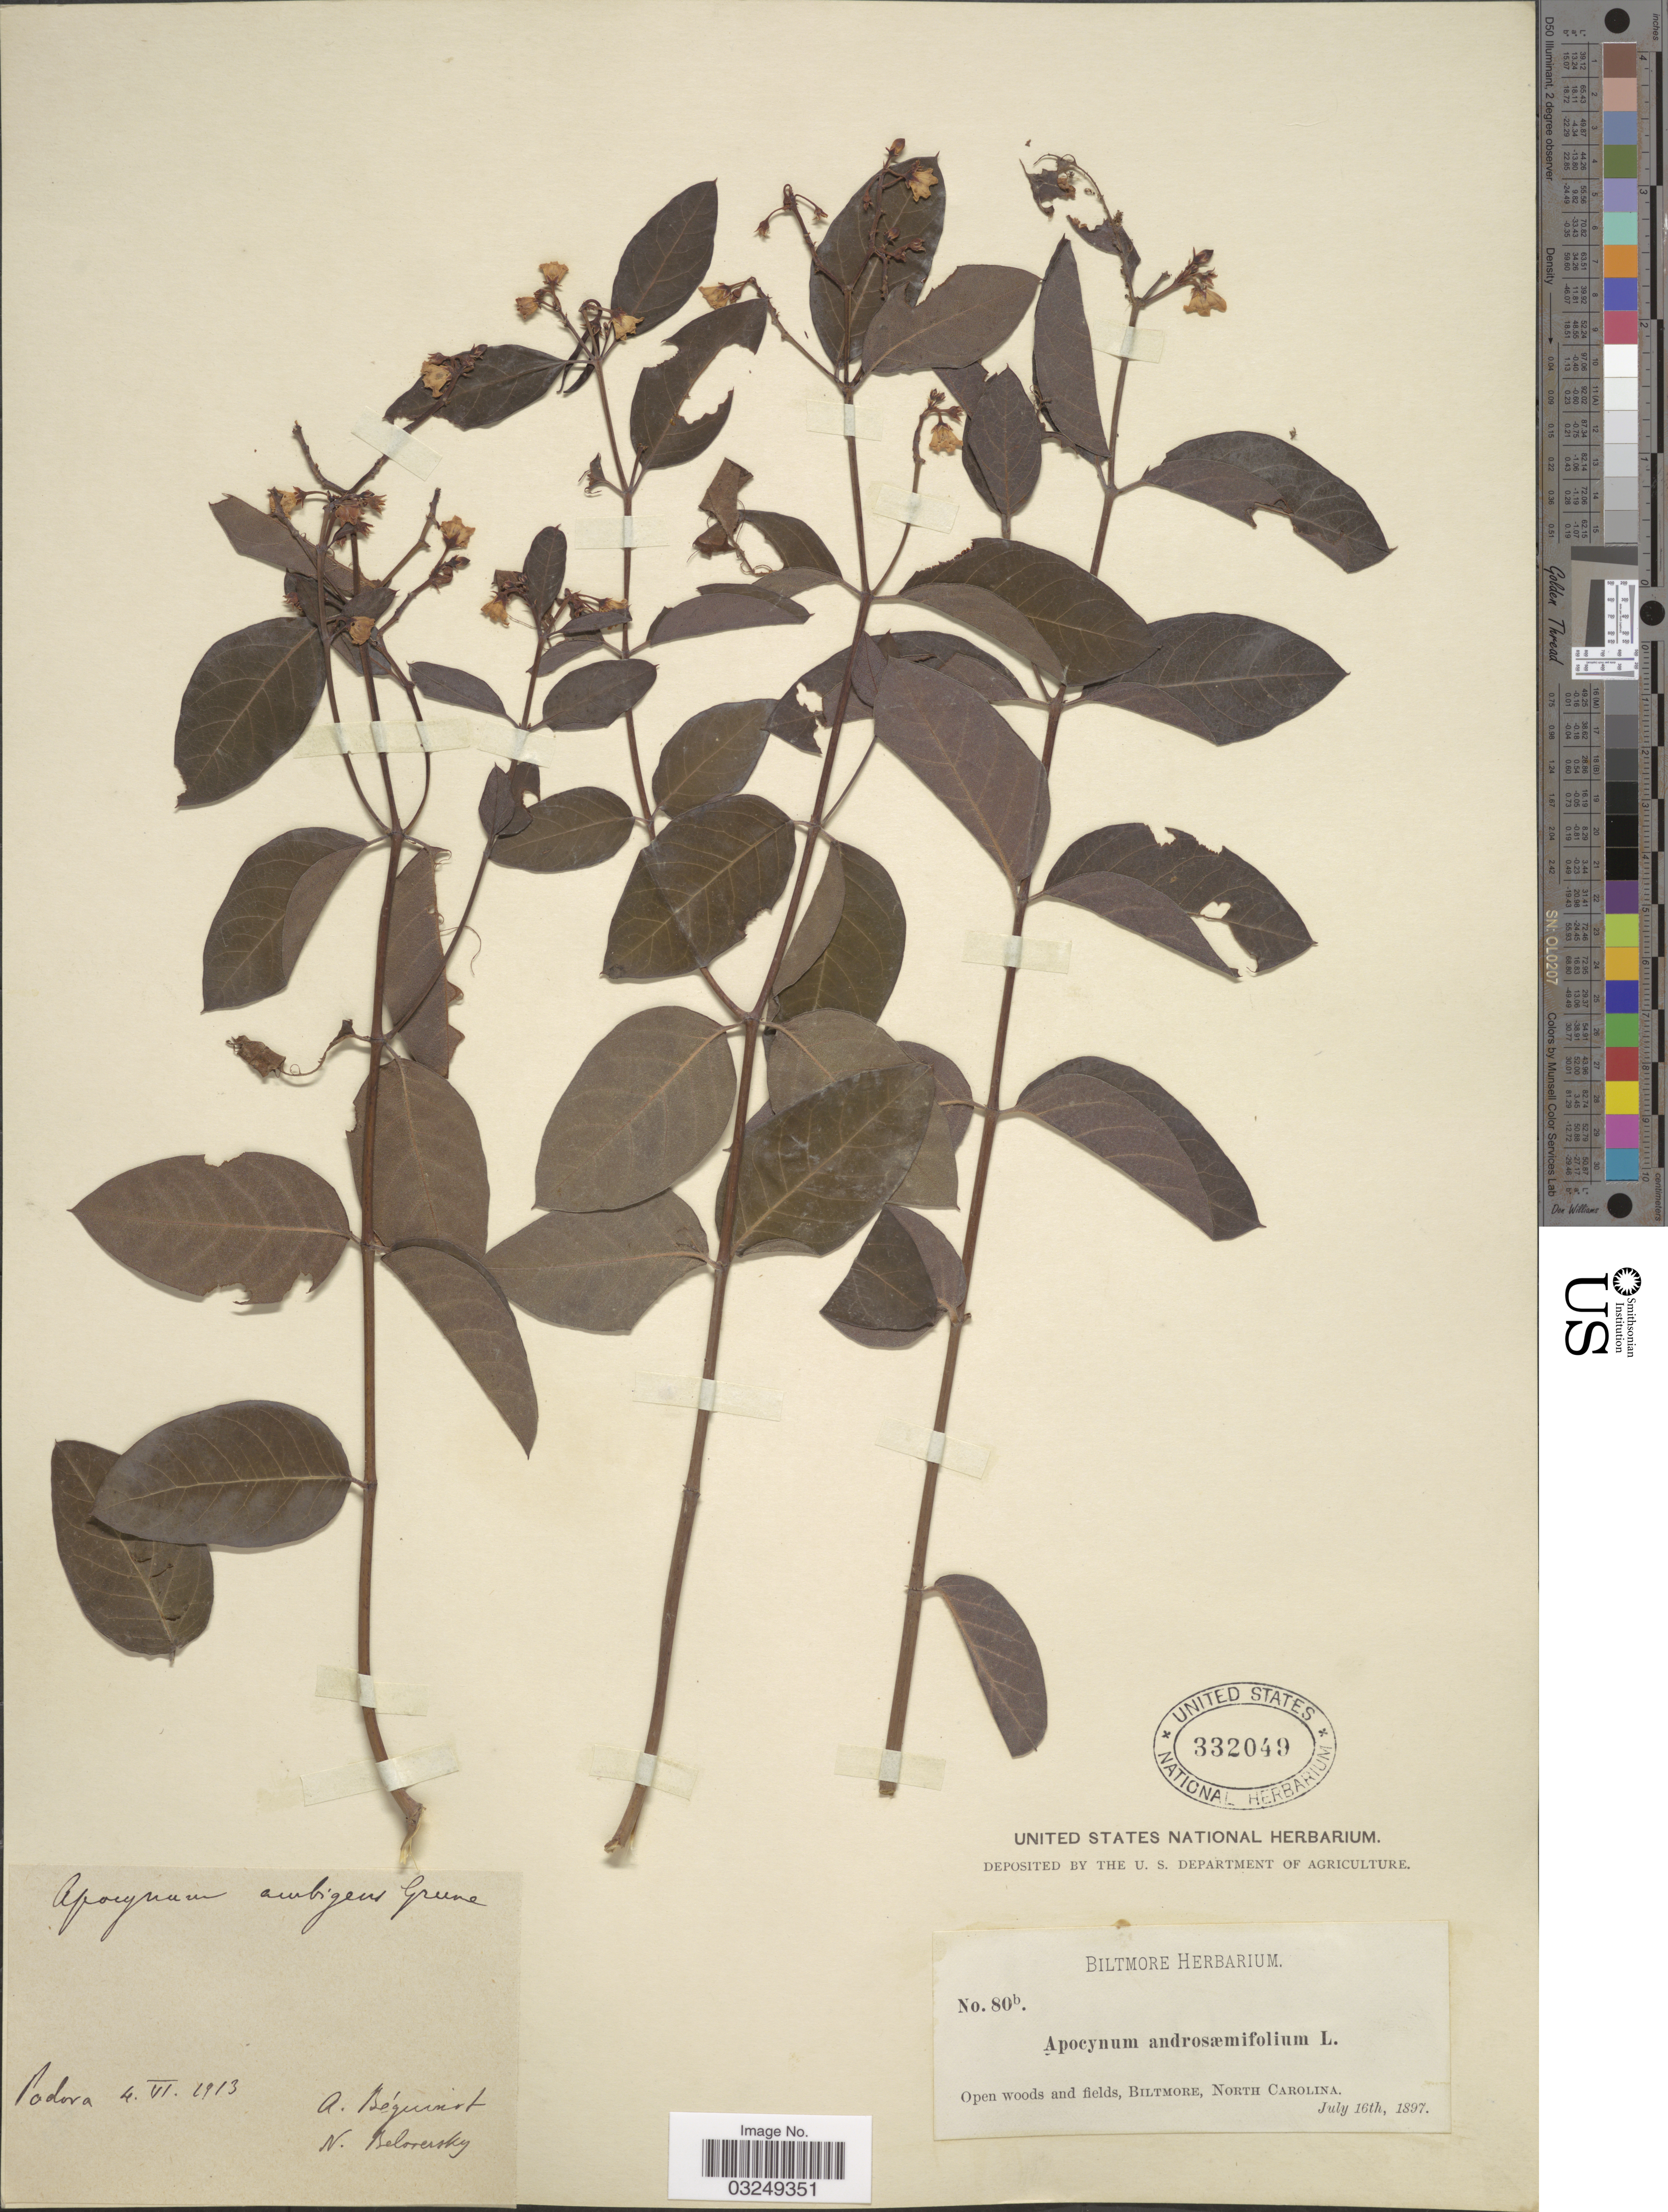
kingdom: Plantae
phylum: Tracheophyta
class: Magnoliopsida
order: Gentianales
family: Apocynaceae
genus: Apocynum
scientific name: Apocynum ambigens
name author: S.W. Greene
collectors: ex herb. Biltmore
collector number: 80b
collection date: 1897-07-16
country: United States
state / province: North Carolina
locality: Open woods and fields, Biltmore.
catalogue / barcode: US 332049